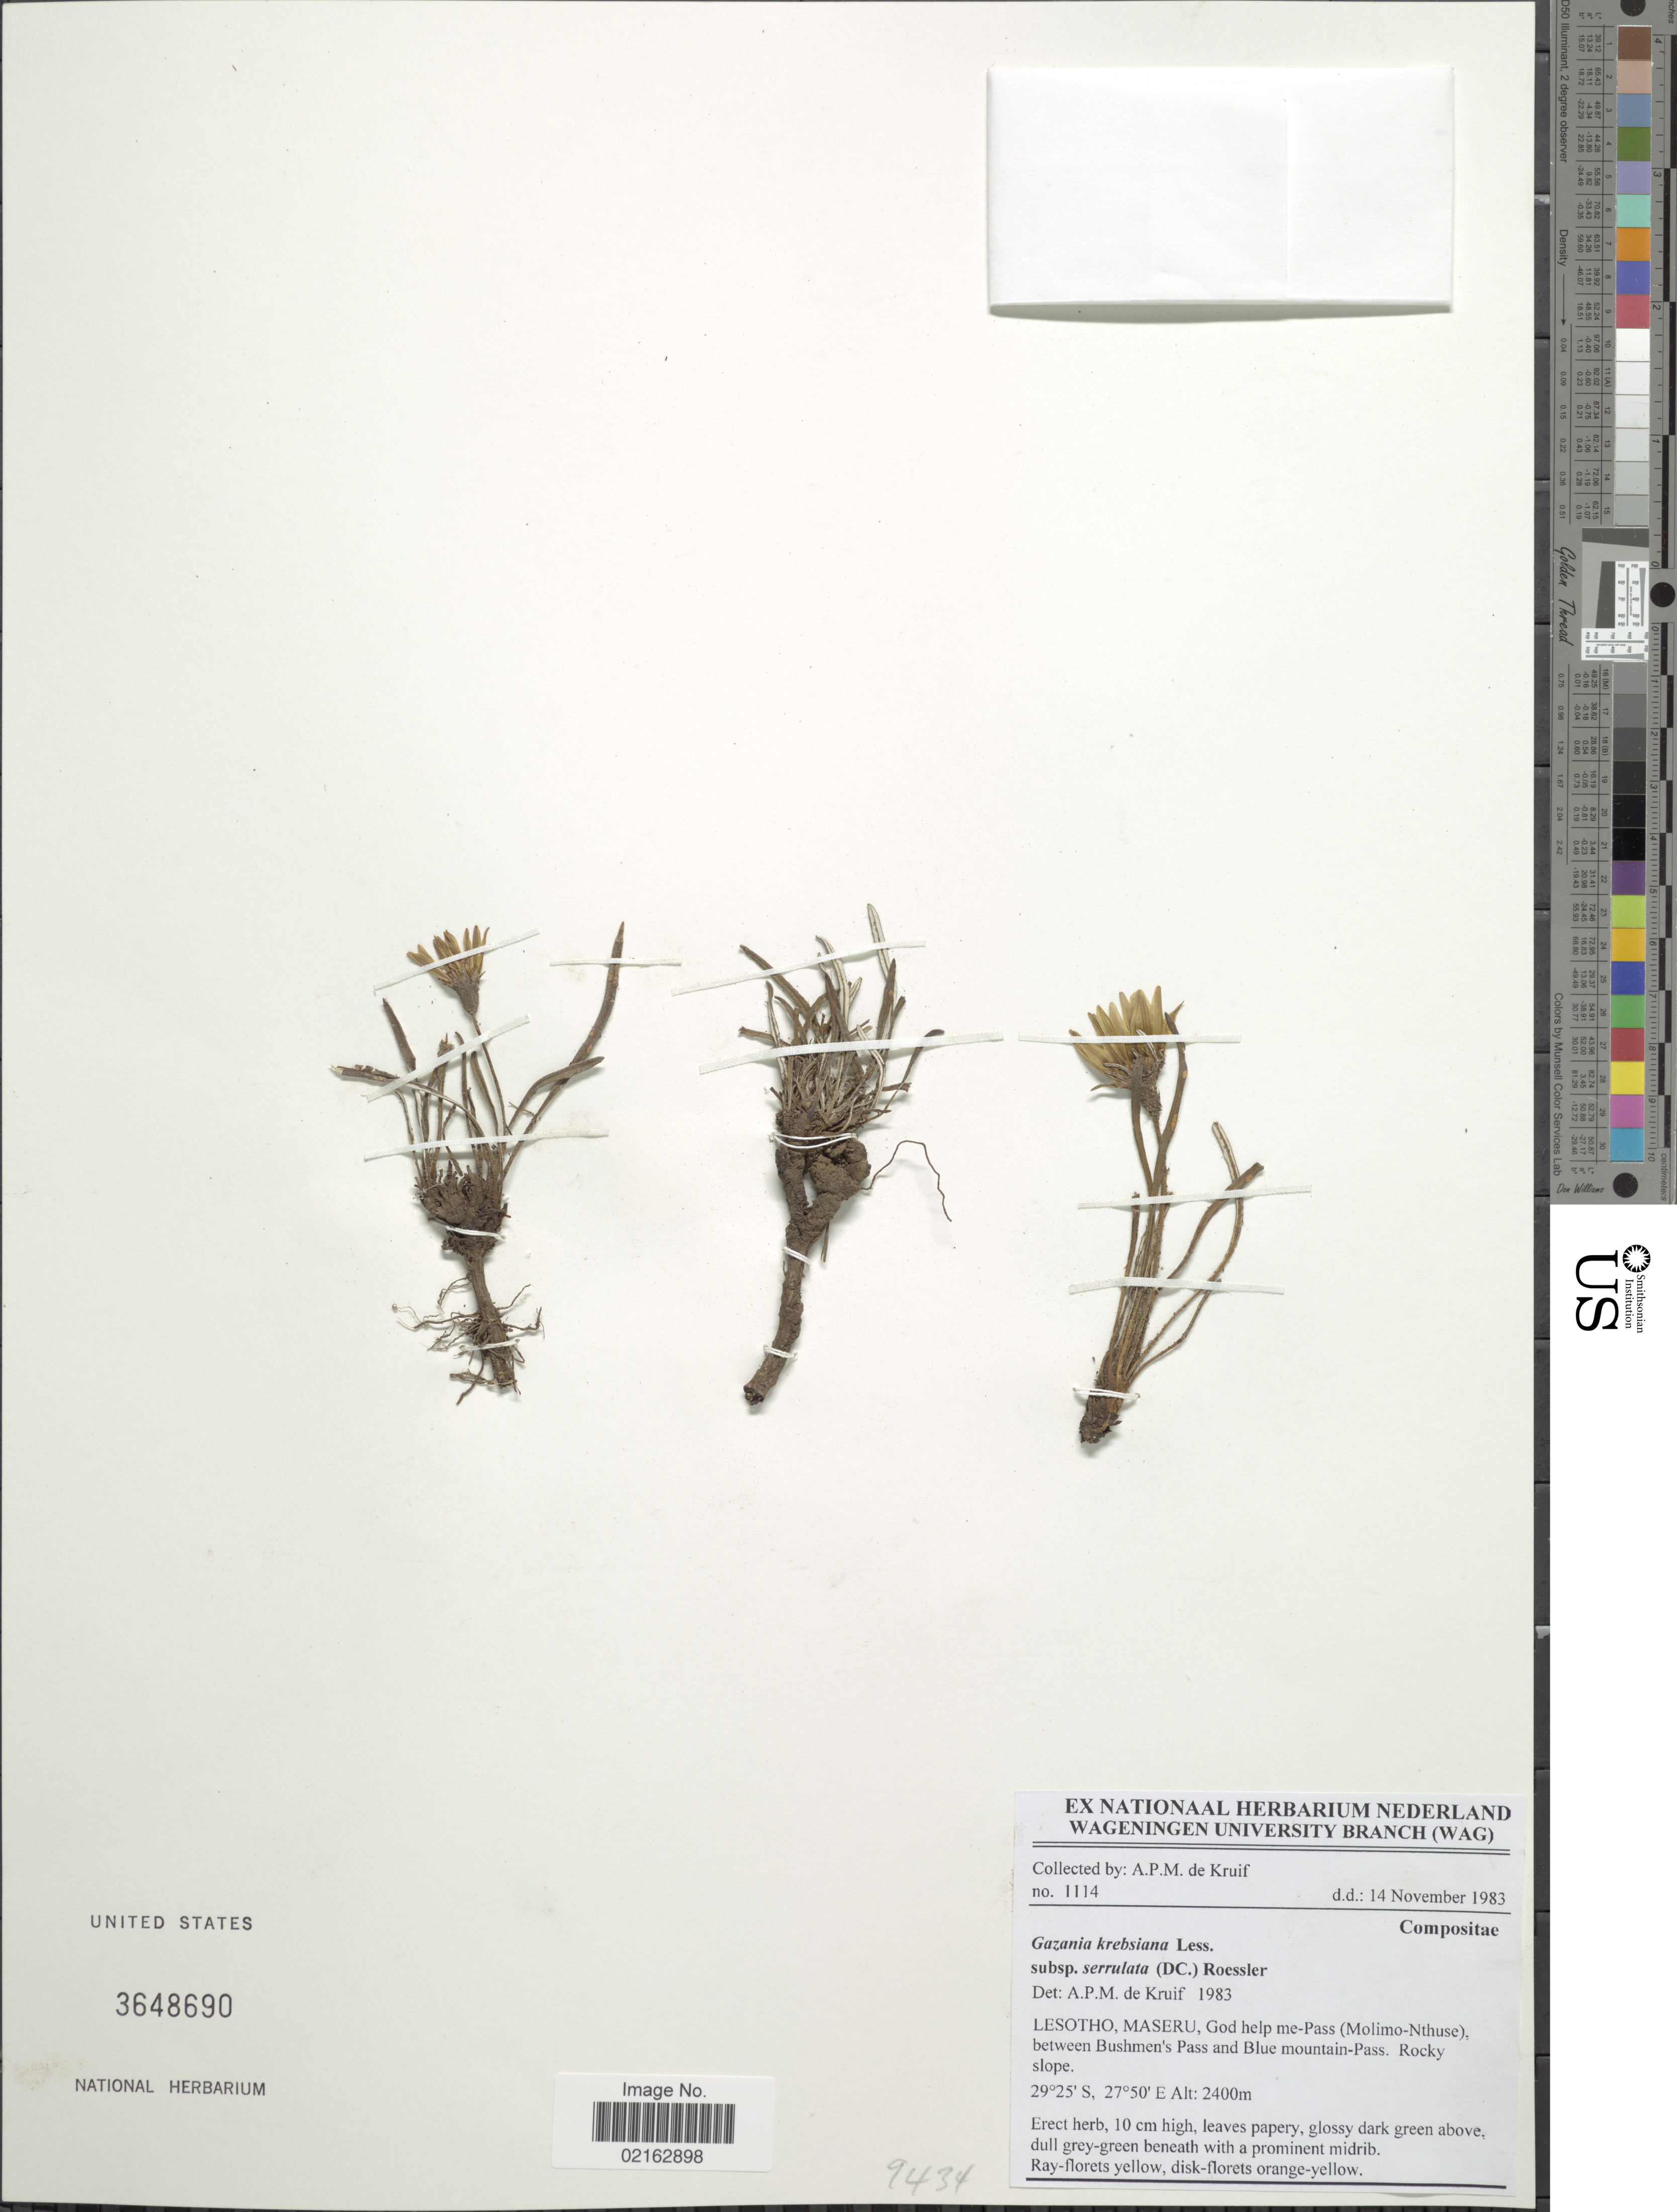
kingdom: Plantae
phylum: Tracheophyta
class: Magnoliopsida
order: Asterales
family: Asteraceae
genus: Gazania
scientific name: Gazania krebsiana subsp. serrulata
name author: (DC.) Roessler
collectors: A. P. de Kruif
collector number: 1114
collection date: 1983-11-14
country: Lesotho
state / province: Maseru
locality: Lesotho, Maseru, God help me-Pass (Molimo-Nthuse), between Bushmen's Pass and Blue mountain-Pass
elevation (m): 2400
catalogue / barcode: US 3648690